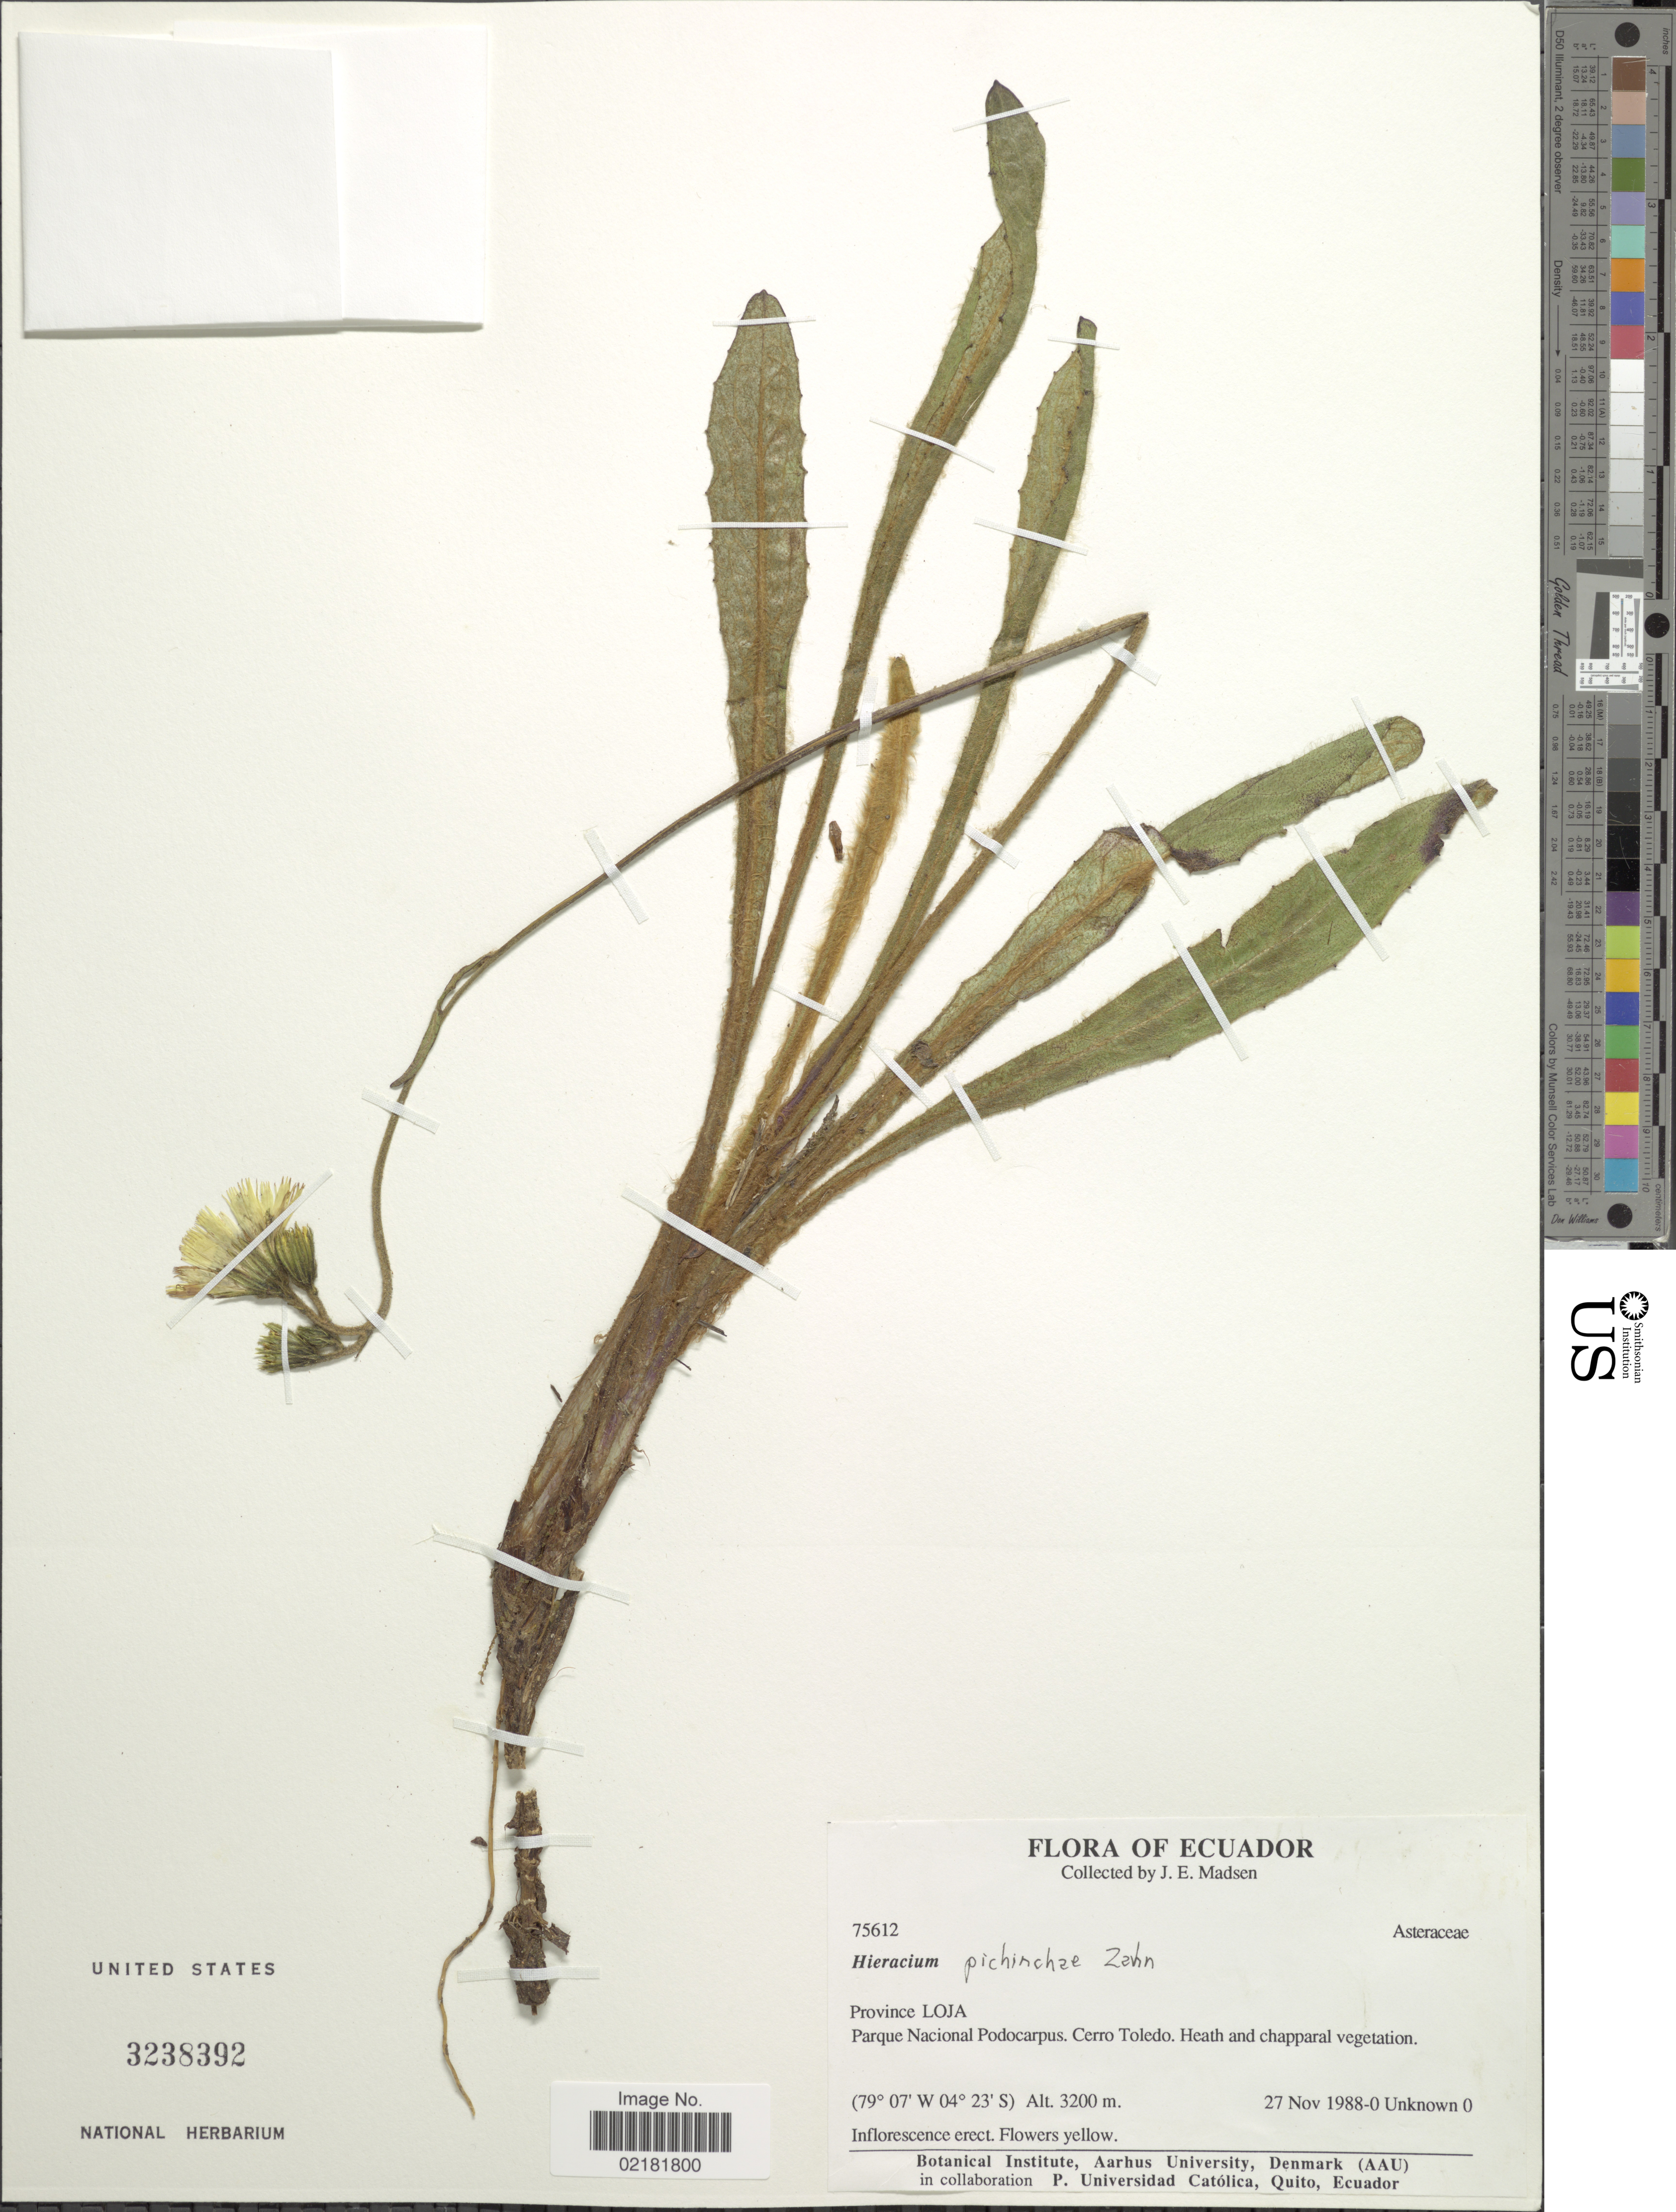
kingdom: Plantae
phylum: Tracheophyta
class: Magnoliopsida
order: Asterales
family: Asteraceae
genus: Hieracium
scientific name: Hieracium pichinchae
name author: Zahn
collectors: J. E. Madsen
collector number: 75612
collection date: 1988-11-27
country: Ecuador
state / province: Loja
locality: Parque Nacional Podocarpus, Cerro Toledo.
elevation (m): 3200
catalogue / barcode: US 3238392